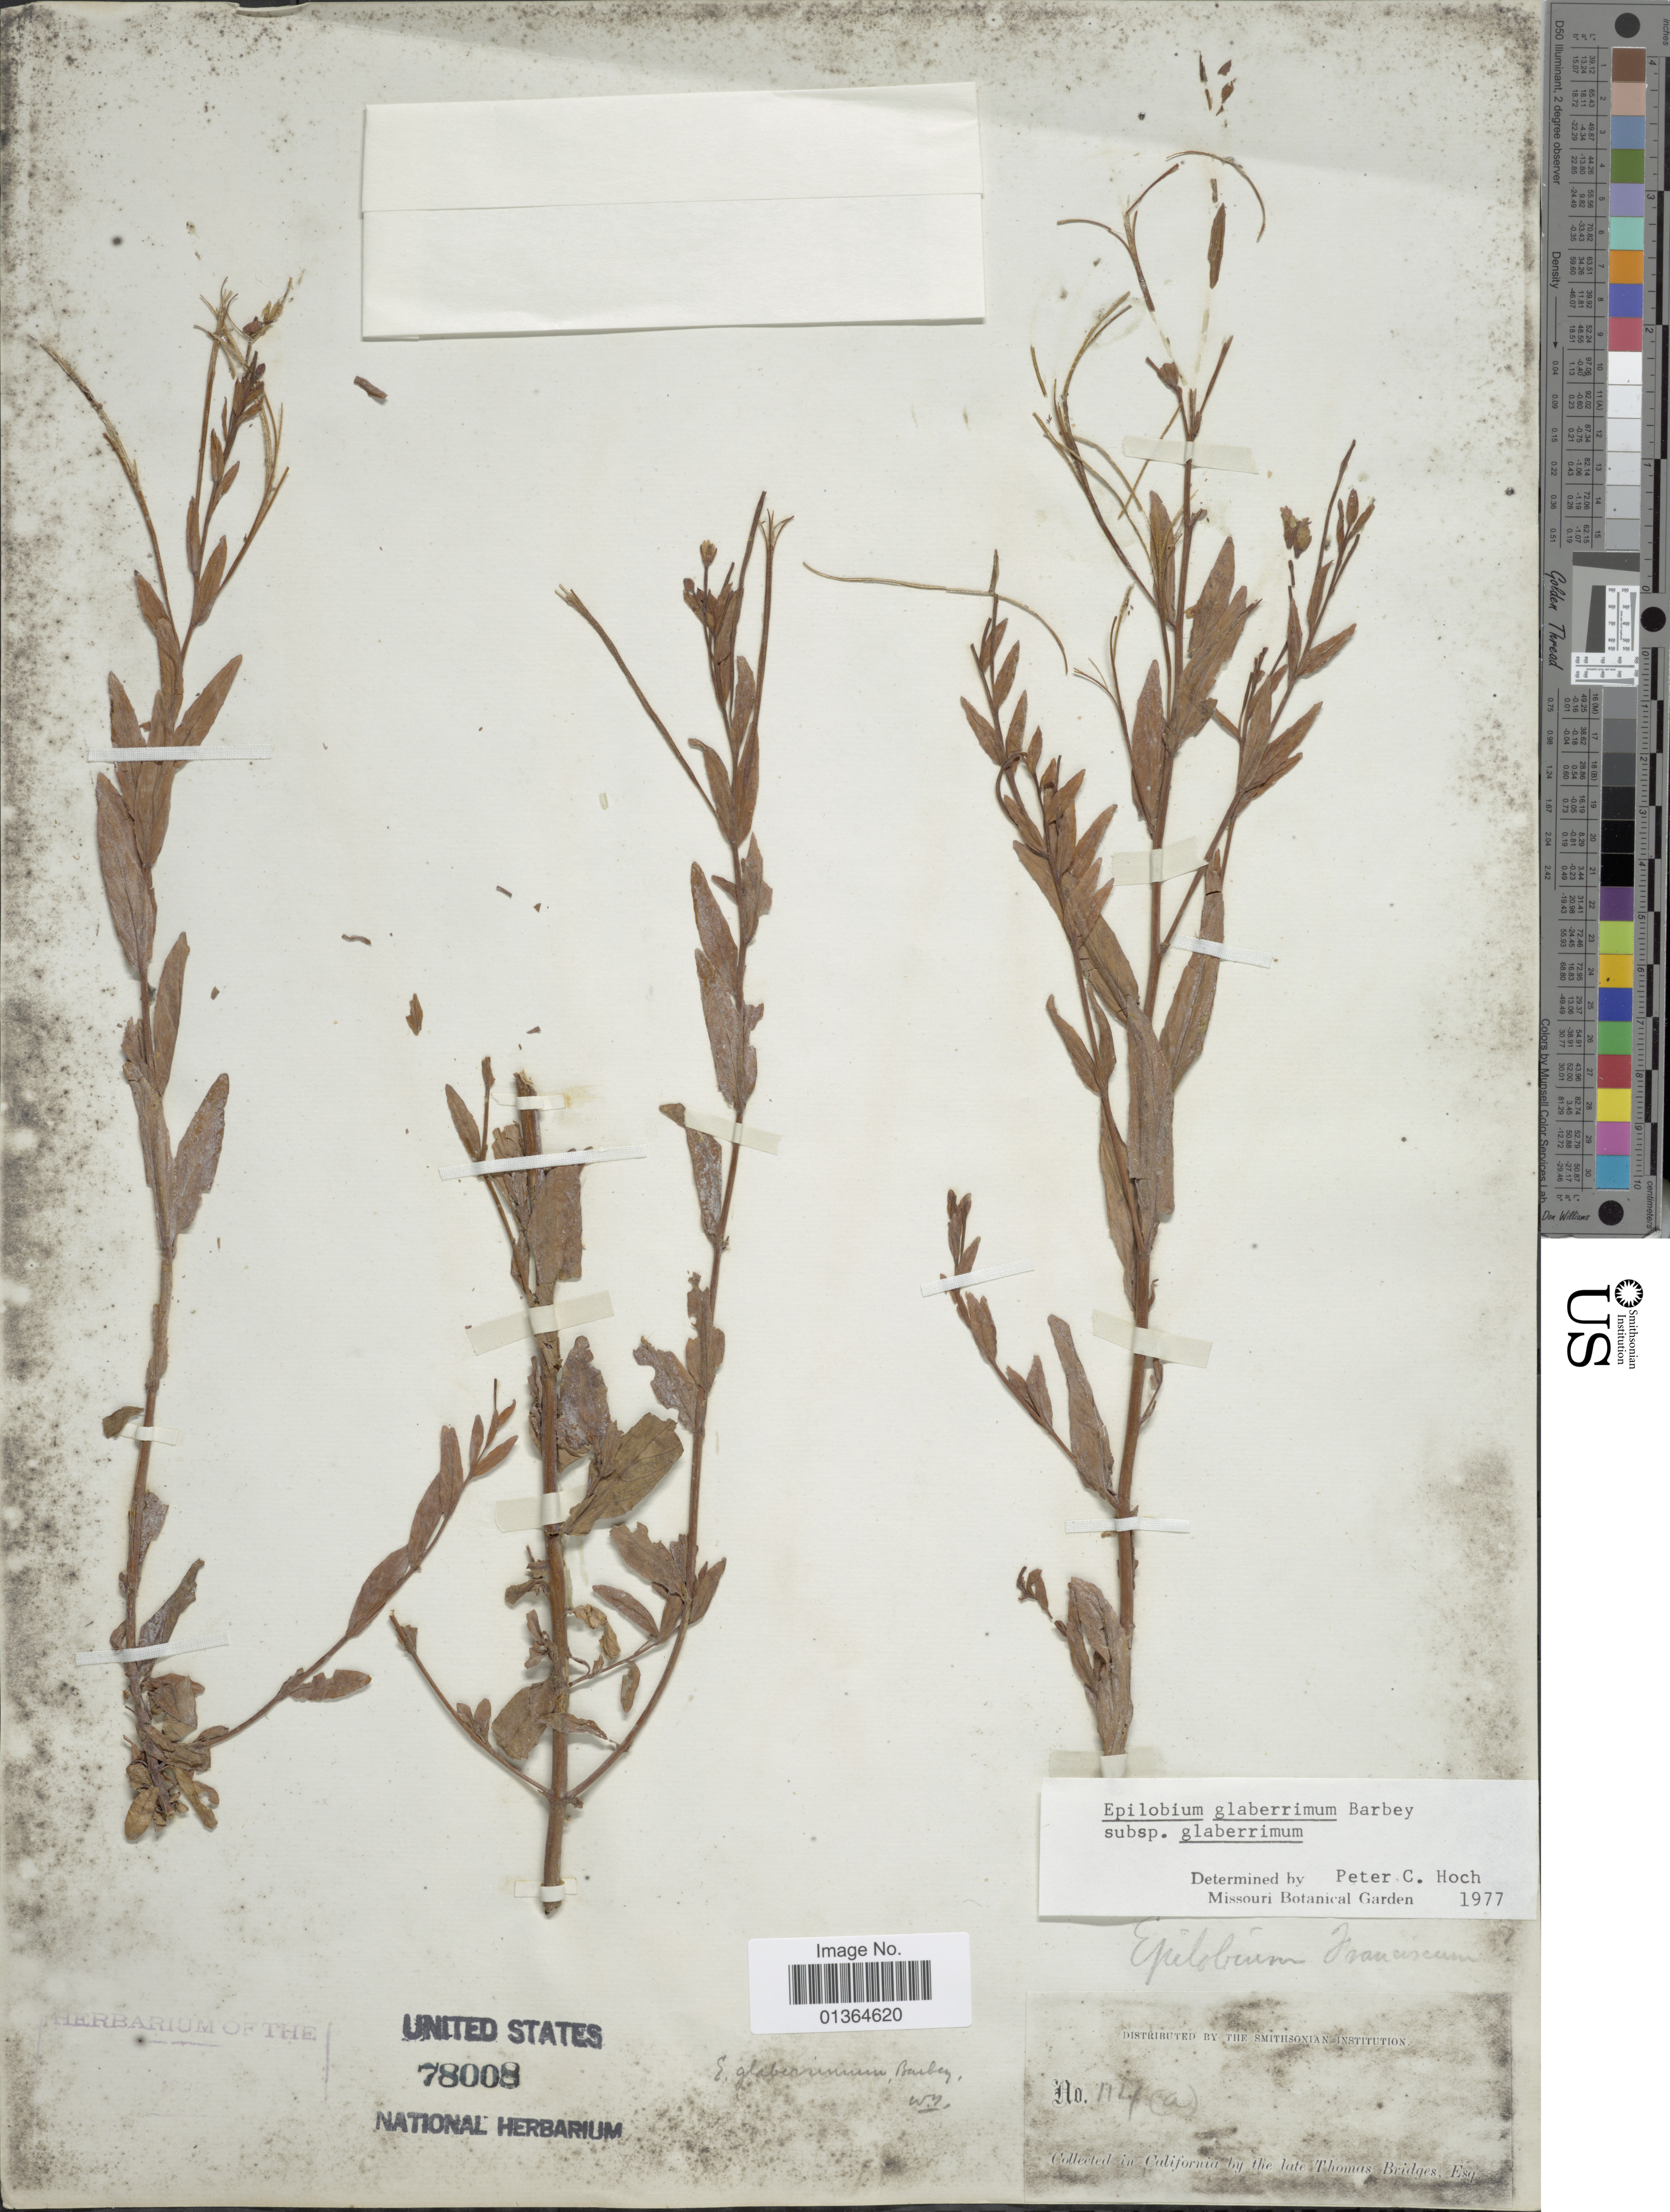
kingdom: Plantae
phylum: Tracheophyta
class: Magnoliopsida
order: Myrtales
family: Onagraceae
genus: Epilobium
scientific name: Epilobium glaberrimum subsp. glaberrimum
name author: Barbey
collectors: T. Bridges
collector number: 114(a)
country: United States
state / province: California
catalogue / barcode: US 78008